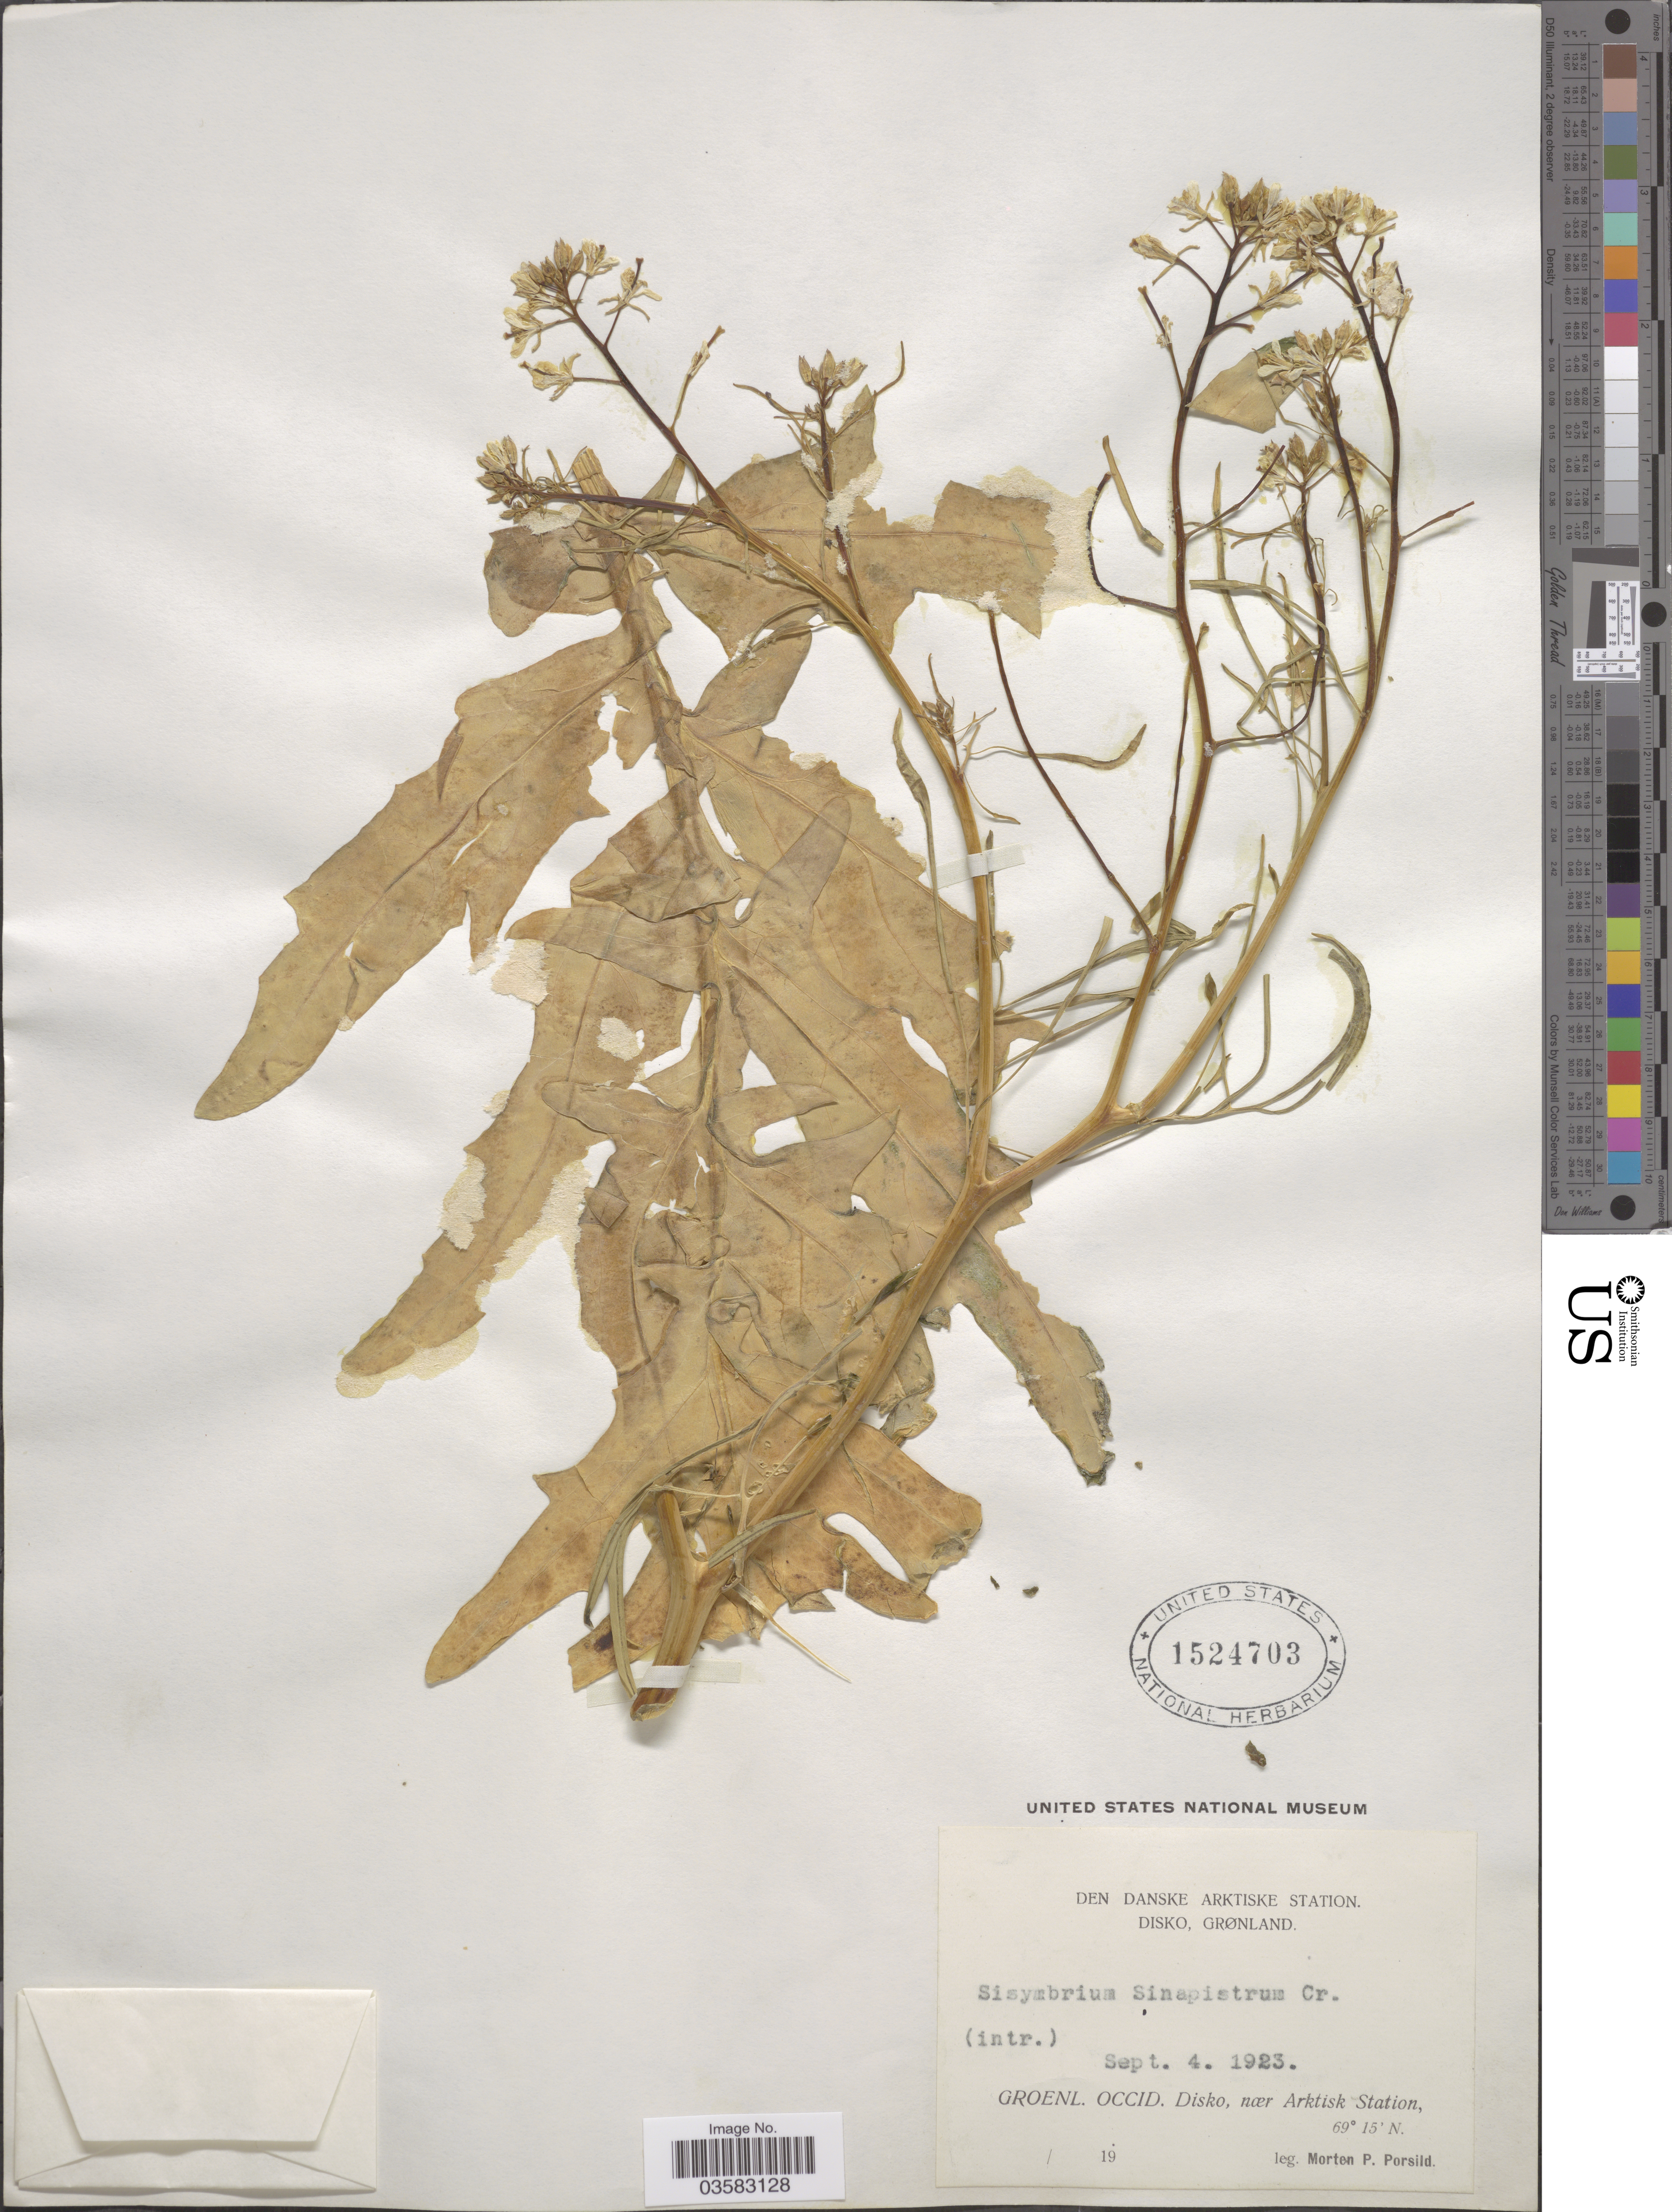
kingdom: Plantae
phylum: Tracheophyta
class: Magnoliopsida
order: Brassicales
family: Brassicaceae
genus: Sisymbrium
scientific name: Sisymbrium sinapistrum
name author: Crantz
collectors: M. P. Porsild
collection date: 1923-09-04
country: Greenland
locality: Den Danske Arktiske Station. Disko, Grønland. Groenl. Occid. Disko, nær Arktisk Station.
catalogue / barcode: US 1524703